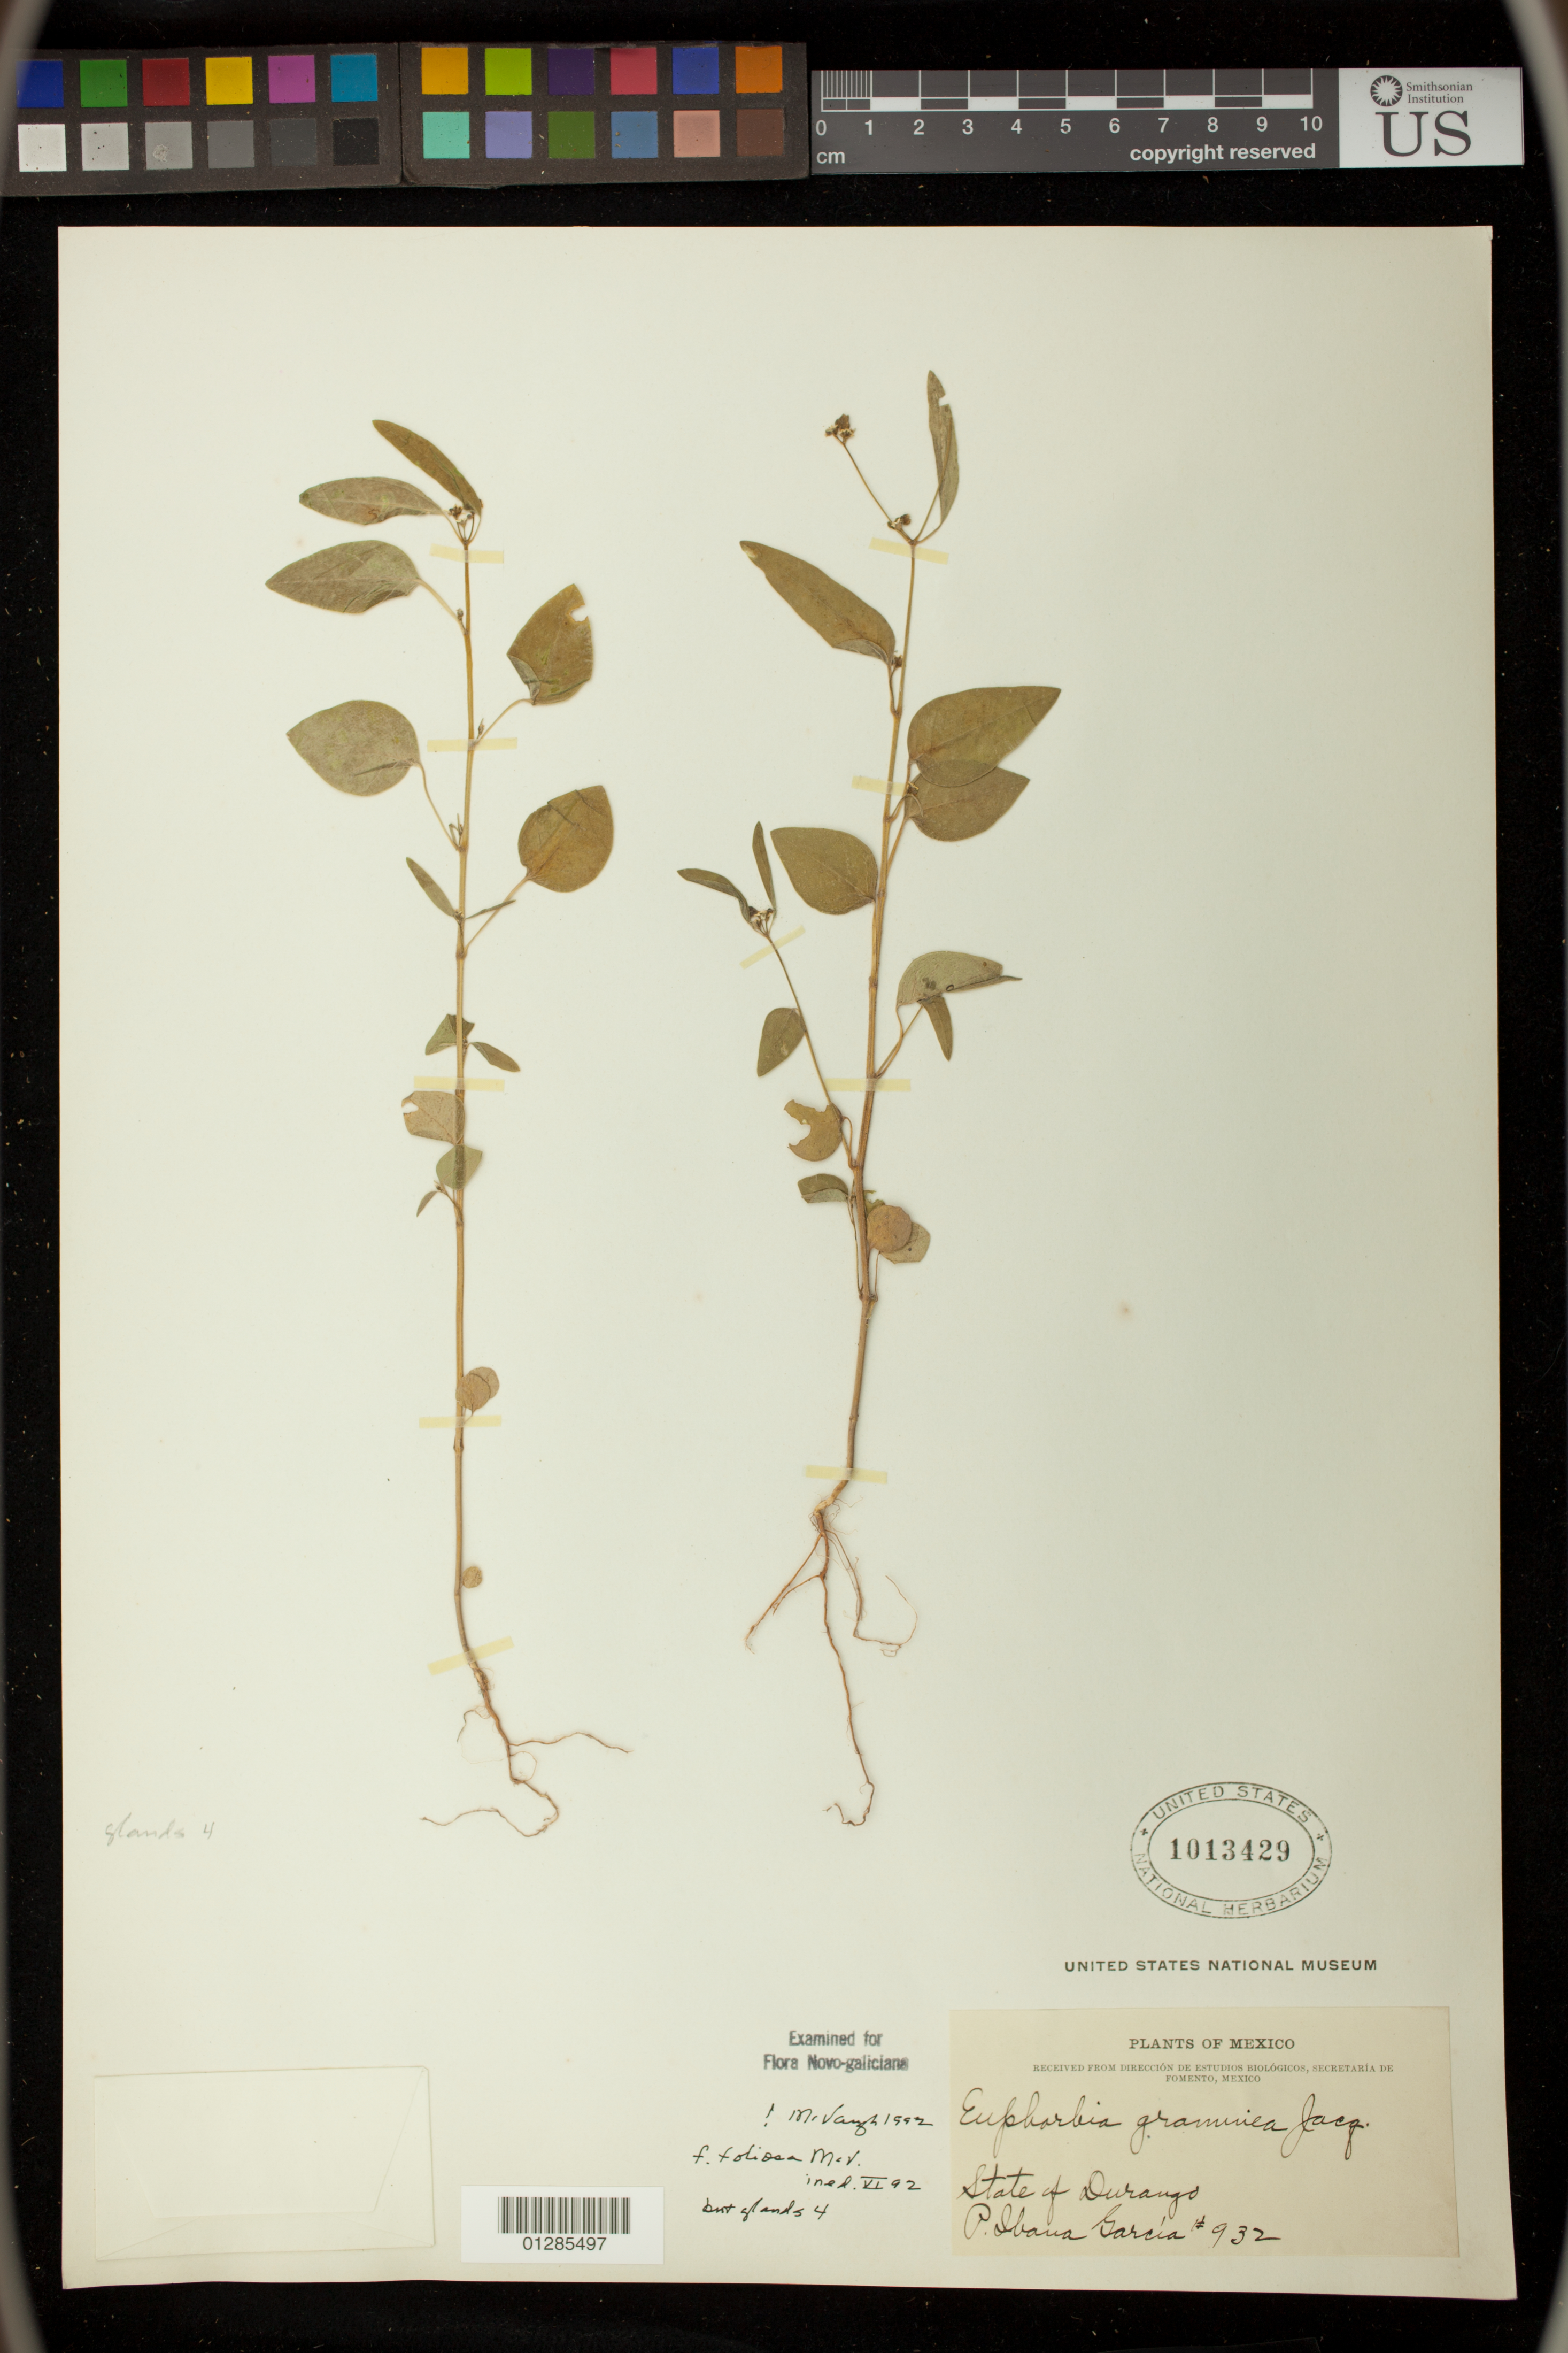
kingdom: Plantae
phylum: Tracheophyta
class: Magnoliopsida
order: Malpighiales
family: Euphorbiaceae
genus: Euphorbia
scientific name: Euphorbia graminea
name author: Jacq.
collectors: P. I. Garcia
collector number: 932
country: México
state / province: Durango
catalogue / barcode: US 1013429